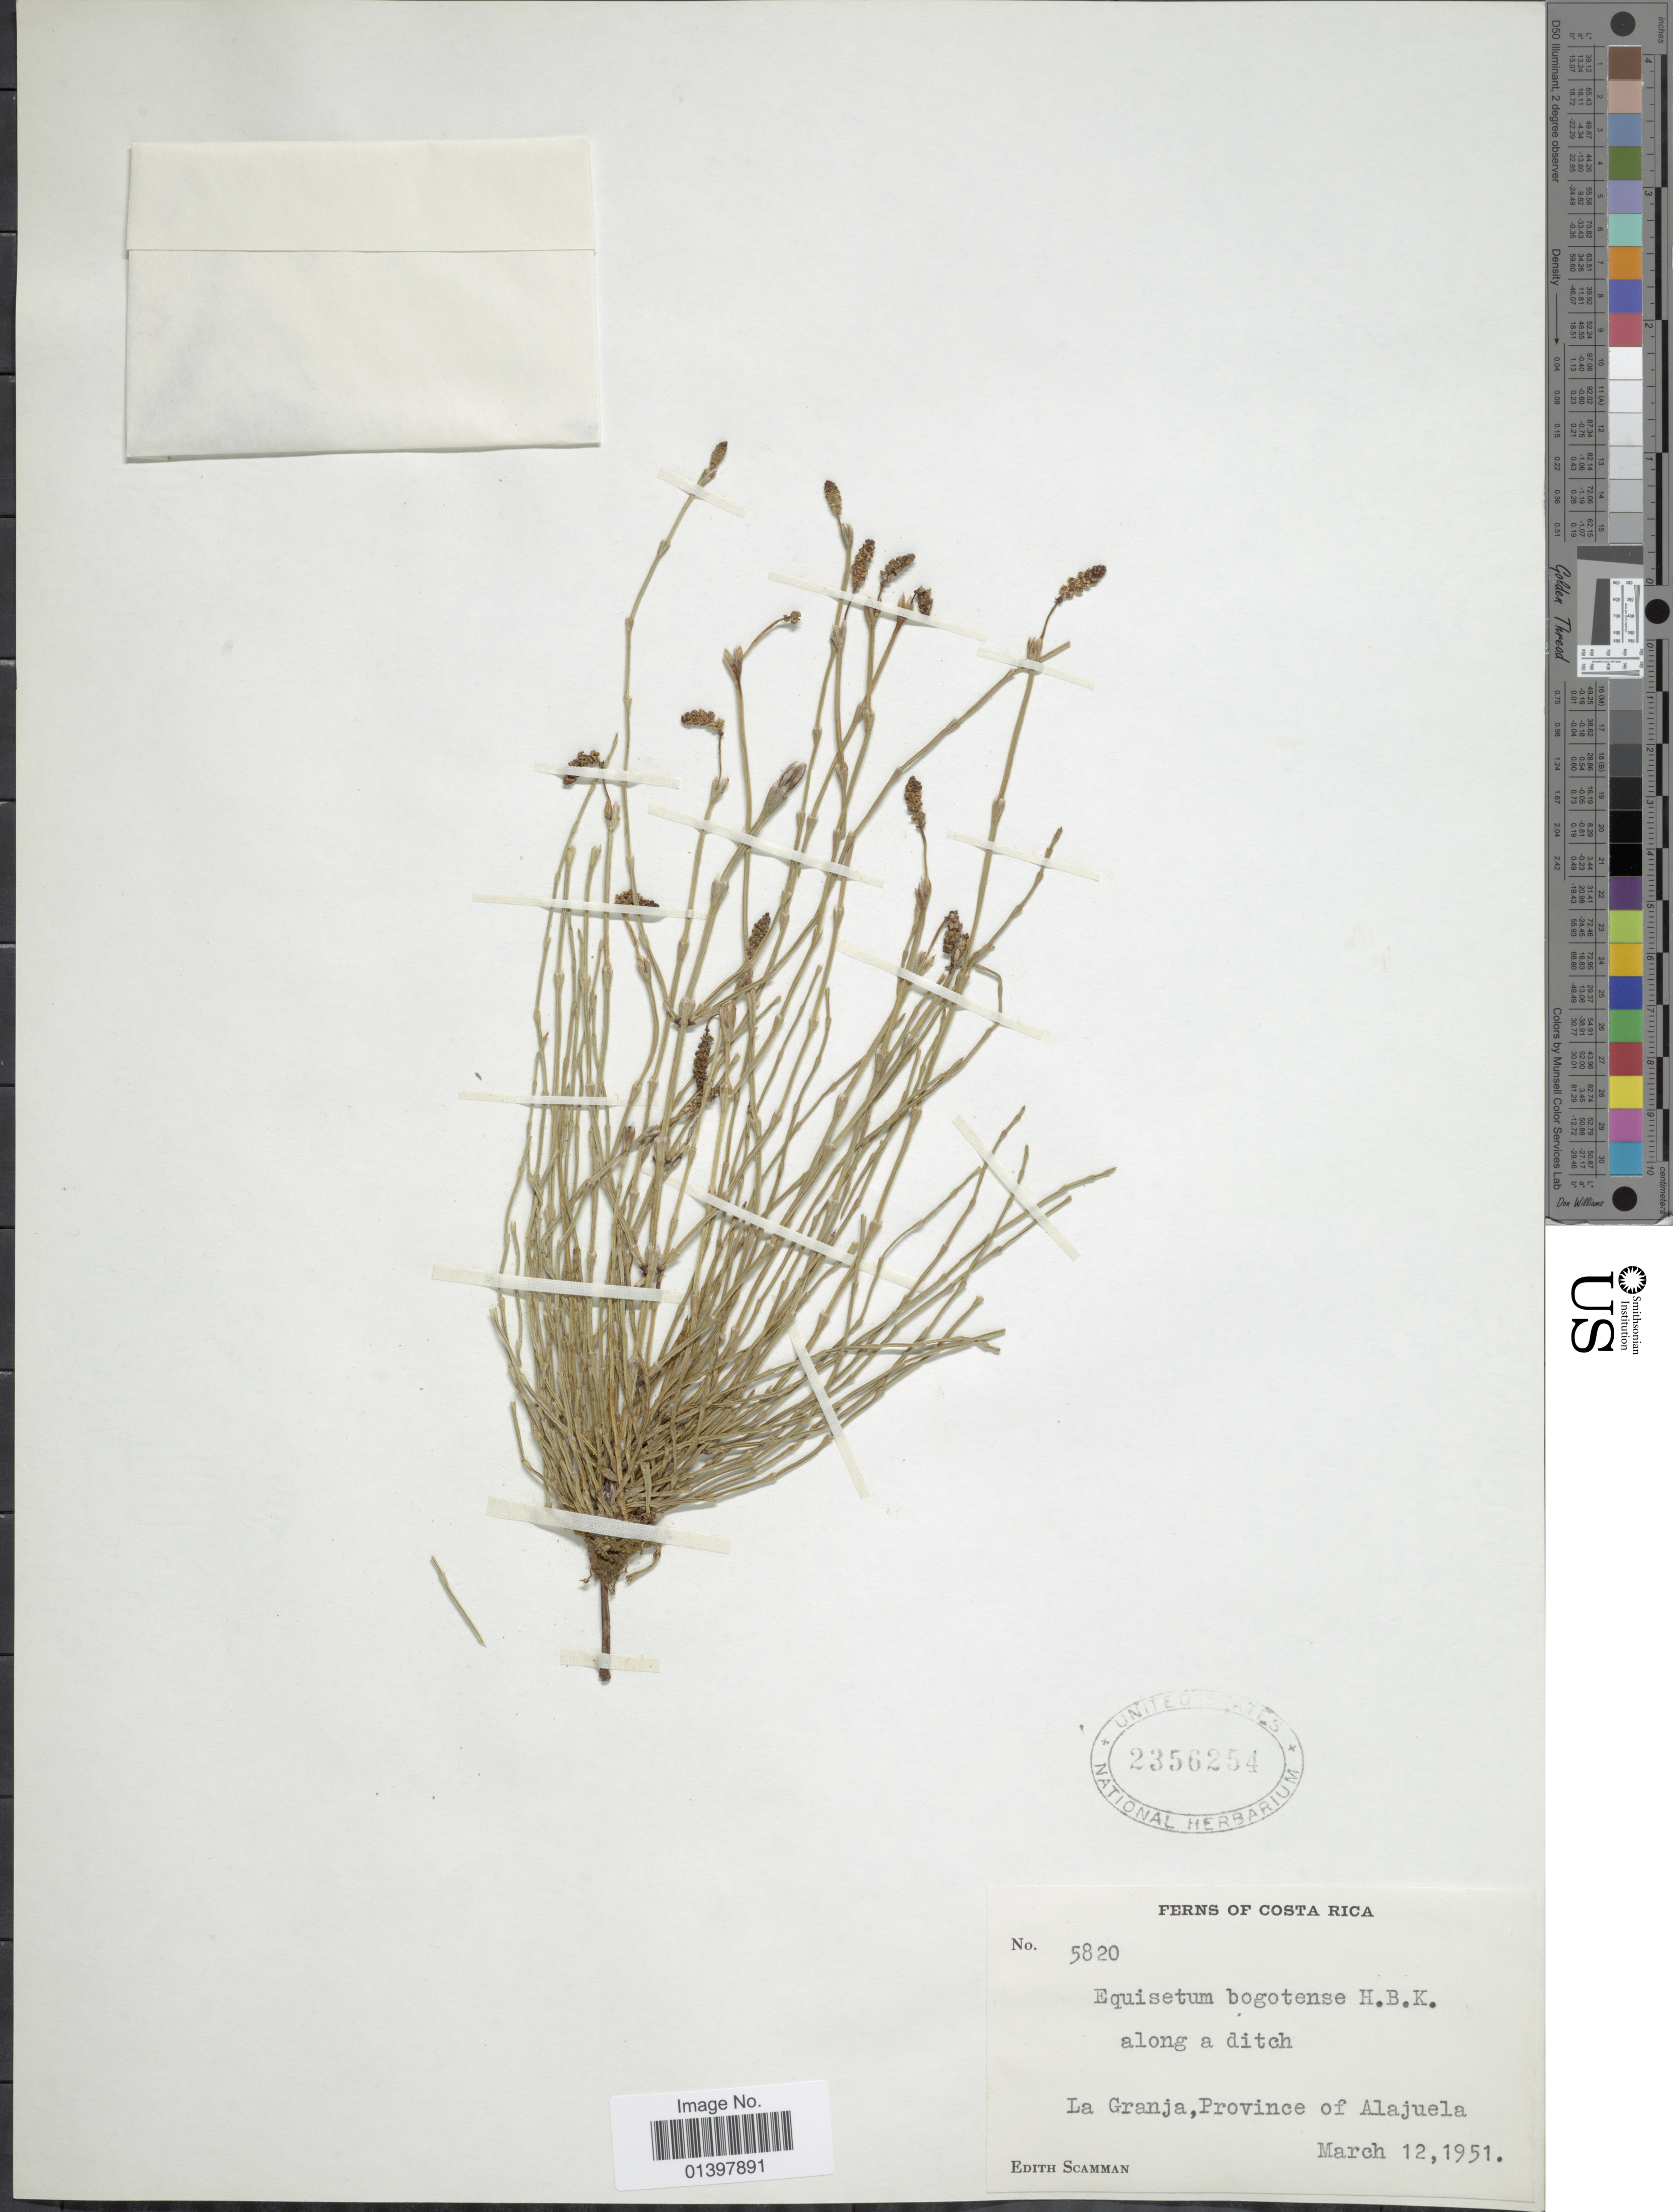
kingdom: Plantae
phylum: Tracheophyta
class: Polypodiopsida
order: Equisetales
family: Equisetaceae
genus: Equisetum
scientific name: Equisetum bogotense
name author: Kunth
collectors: E. Scamman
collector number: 5820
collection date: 1951-03-12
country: Costa Rica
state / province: Alajuela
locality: Along a ditch, La Ganja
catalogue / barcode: US 2356254